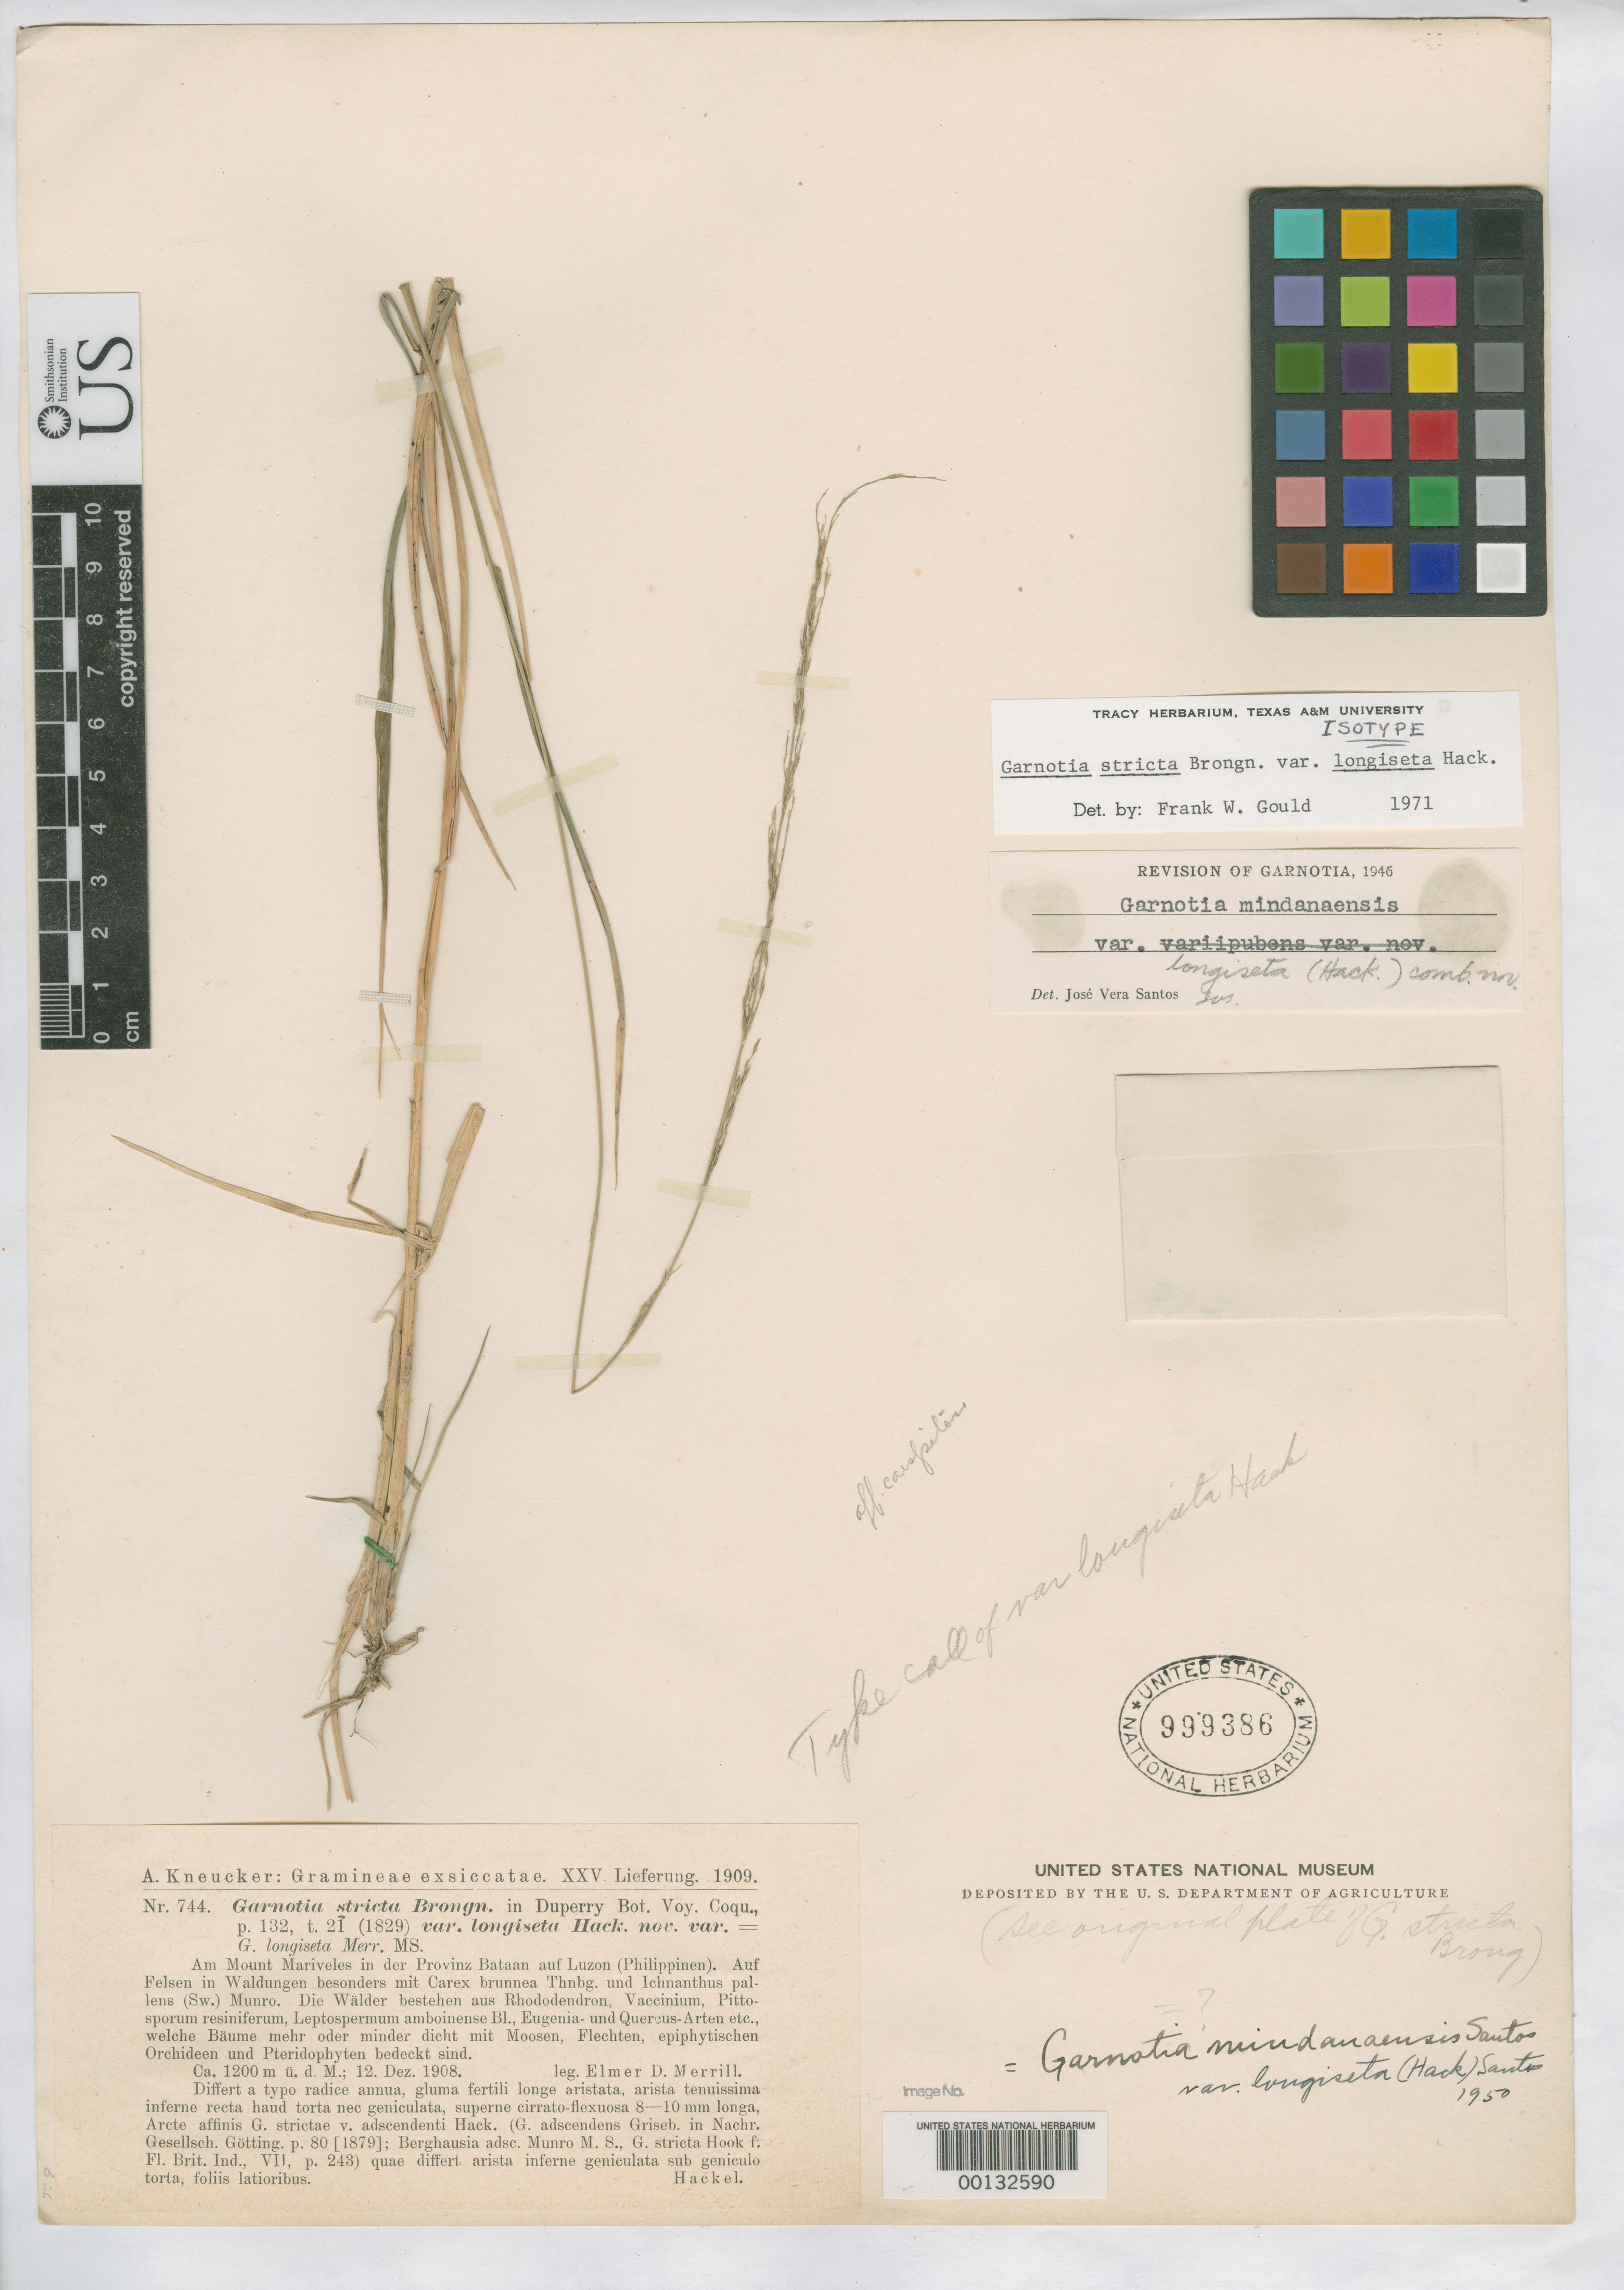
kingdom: Plantae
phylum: Tracheophyta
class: Liliopsida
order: Poales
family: Poaceae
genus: Garnotia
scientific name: Garnotia stricta var. longiseta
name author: Hack. in Kneuck.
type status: Isotype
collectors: E. D. Merrill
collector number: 744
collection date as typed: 12 Dec 1908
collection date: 1908-12-12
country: Philippines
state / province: Central Luzon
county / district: Bataan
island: Luzon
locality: Mount Mariveles.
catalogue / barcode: US 999386